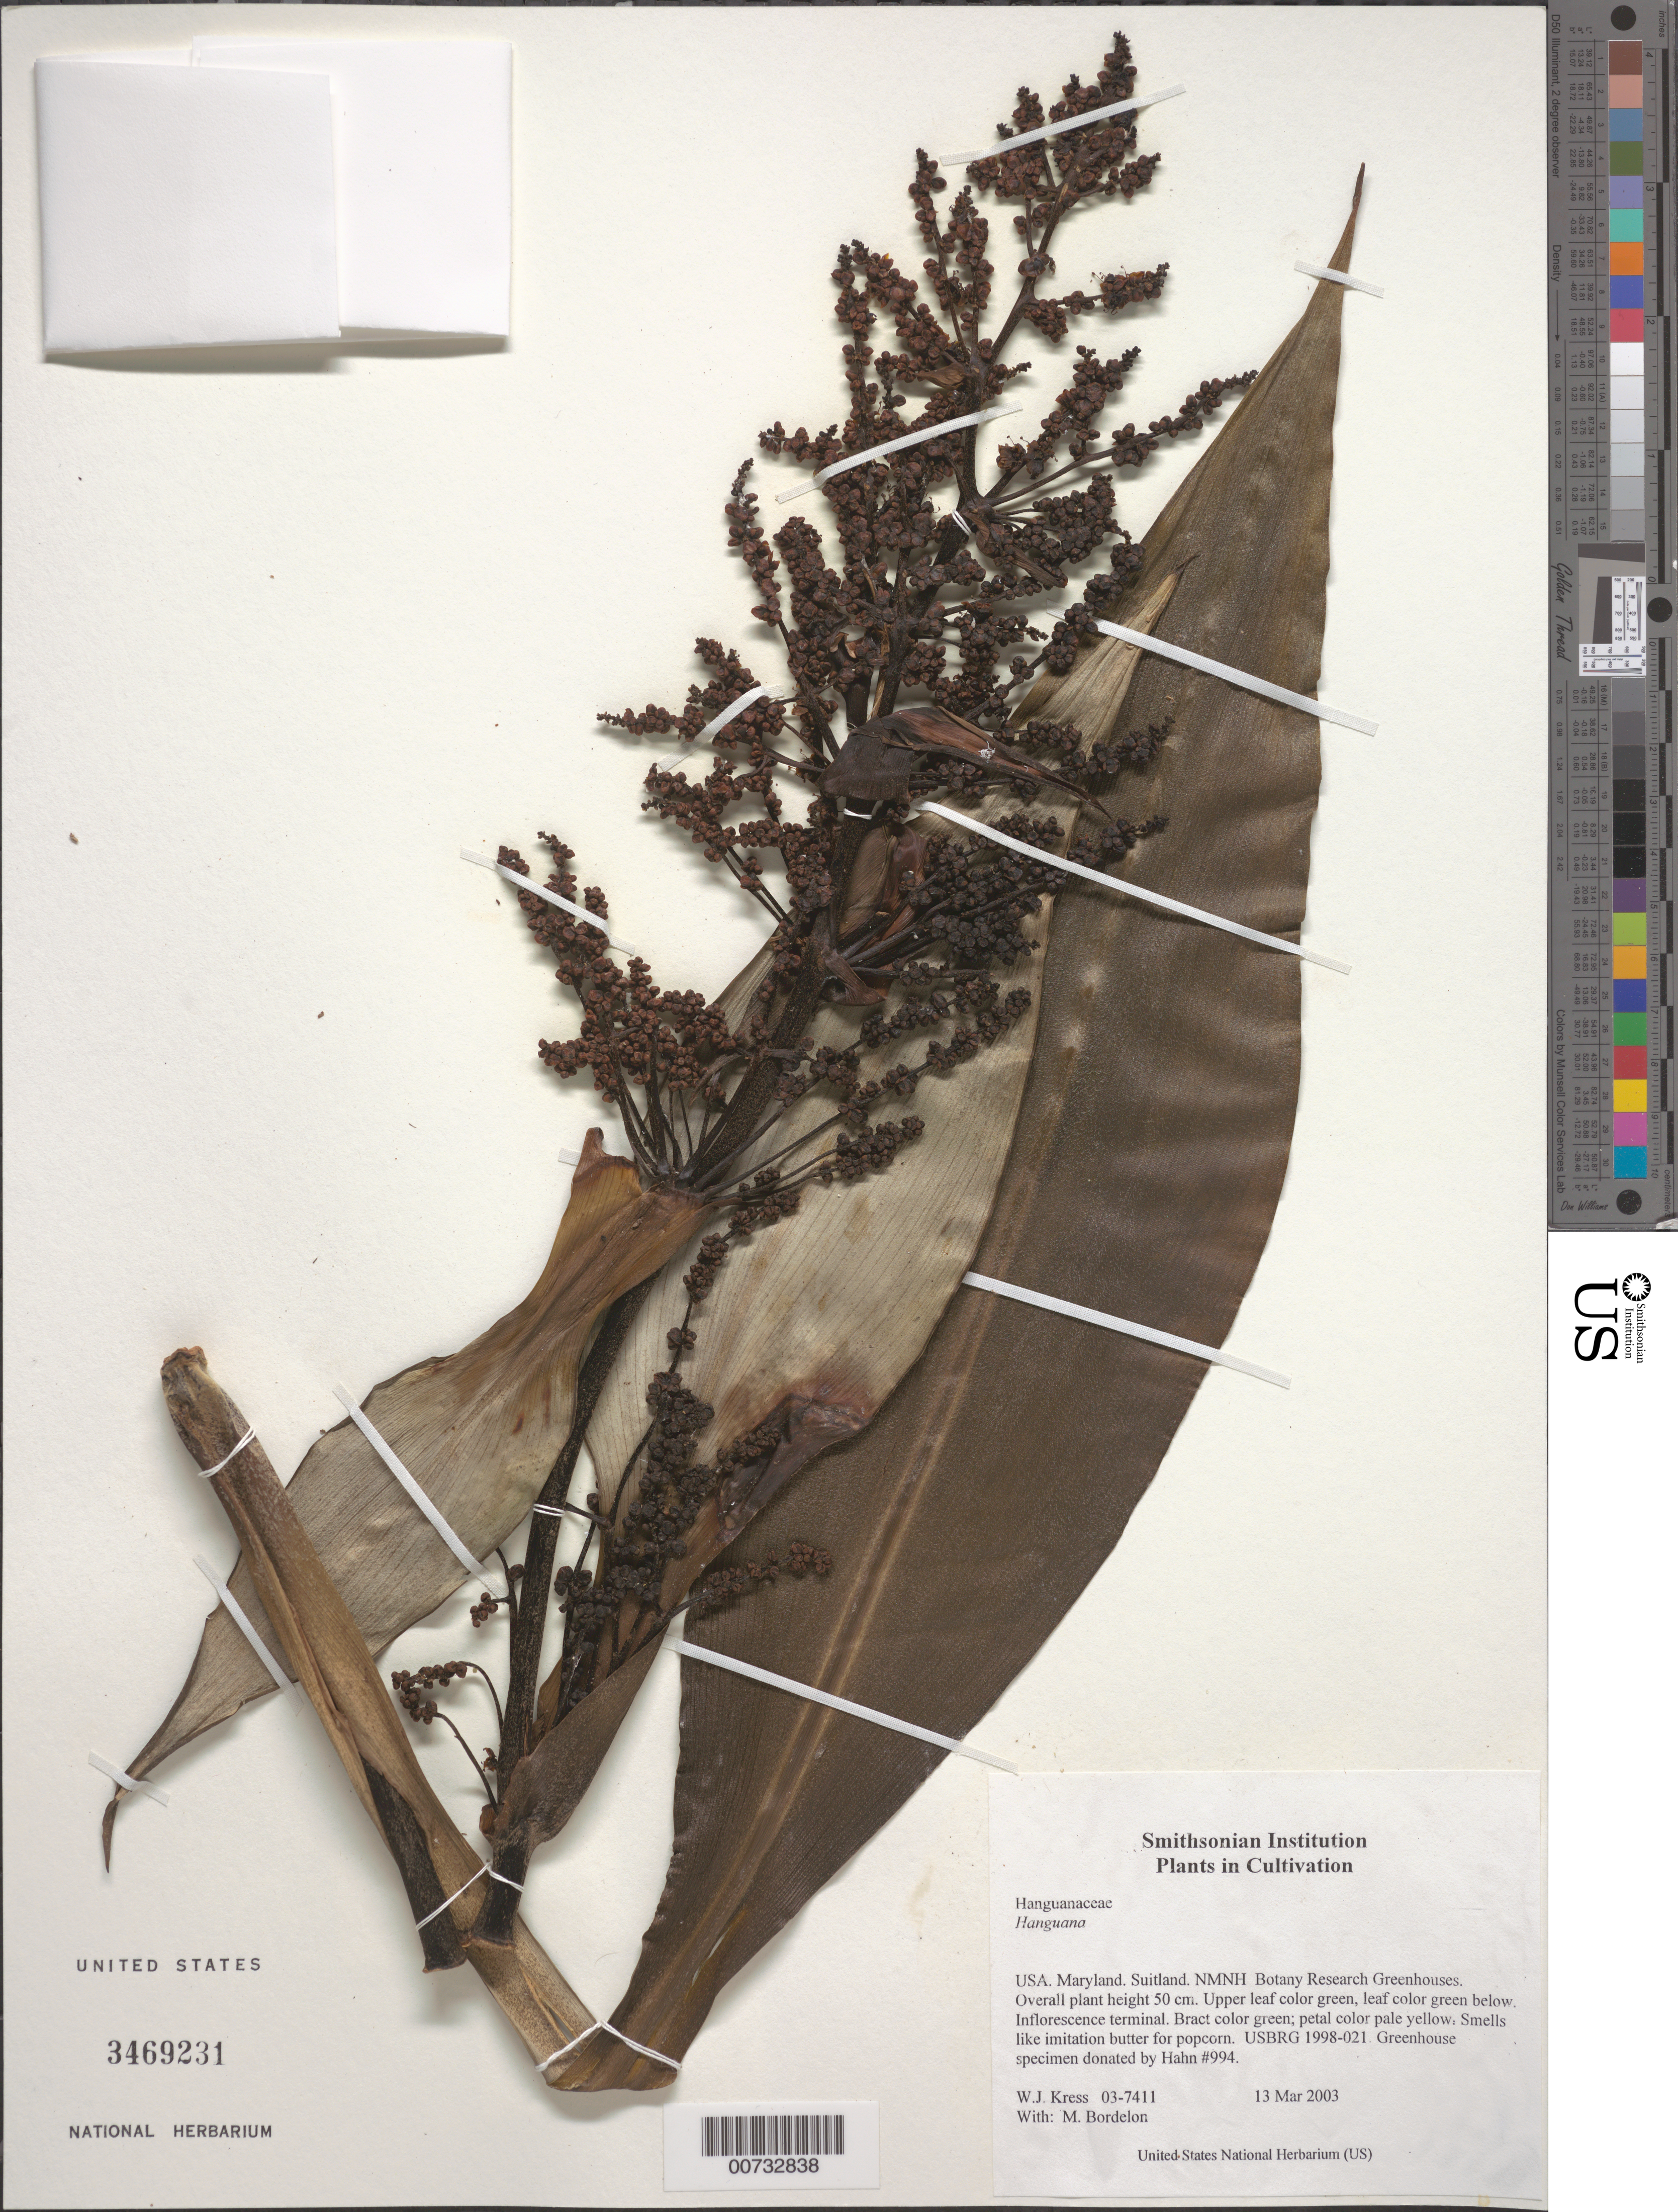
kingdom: Plantae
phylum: Tracheophyta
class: Liliopsida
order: Commelinales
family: Hanguanaceae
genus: Hanguana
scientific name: Hanguana sp.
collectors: W. J. Kress & M. Bordelon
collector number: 03-7411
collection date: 2003-03-13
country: United States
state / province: Maryland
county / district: Prince George's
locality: NMNH Botany Research Greenhouses. Suitland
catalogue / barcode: US 3469231